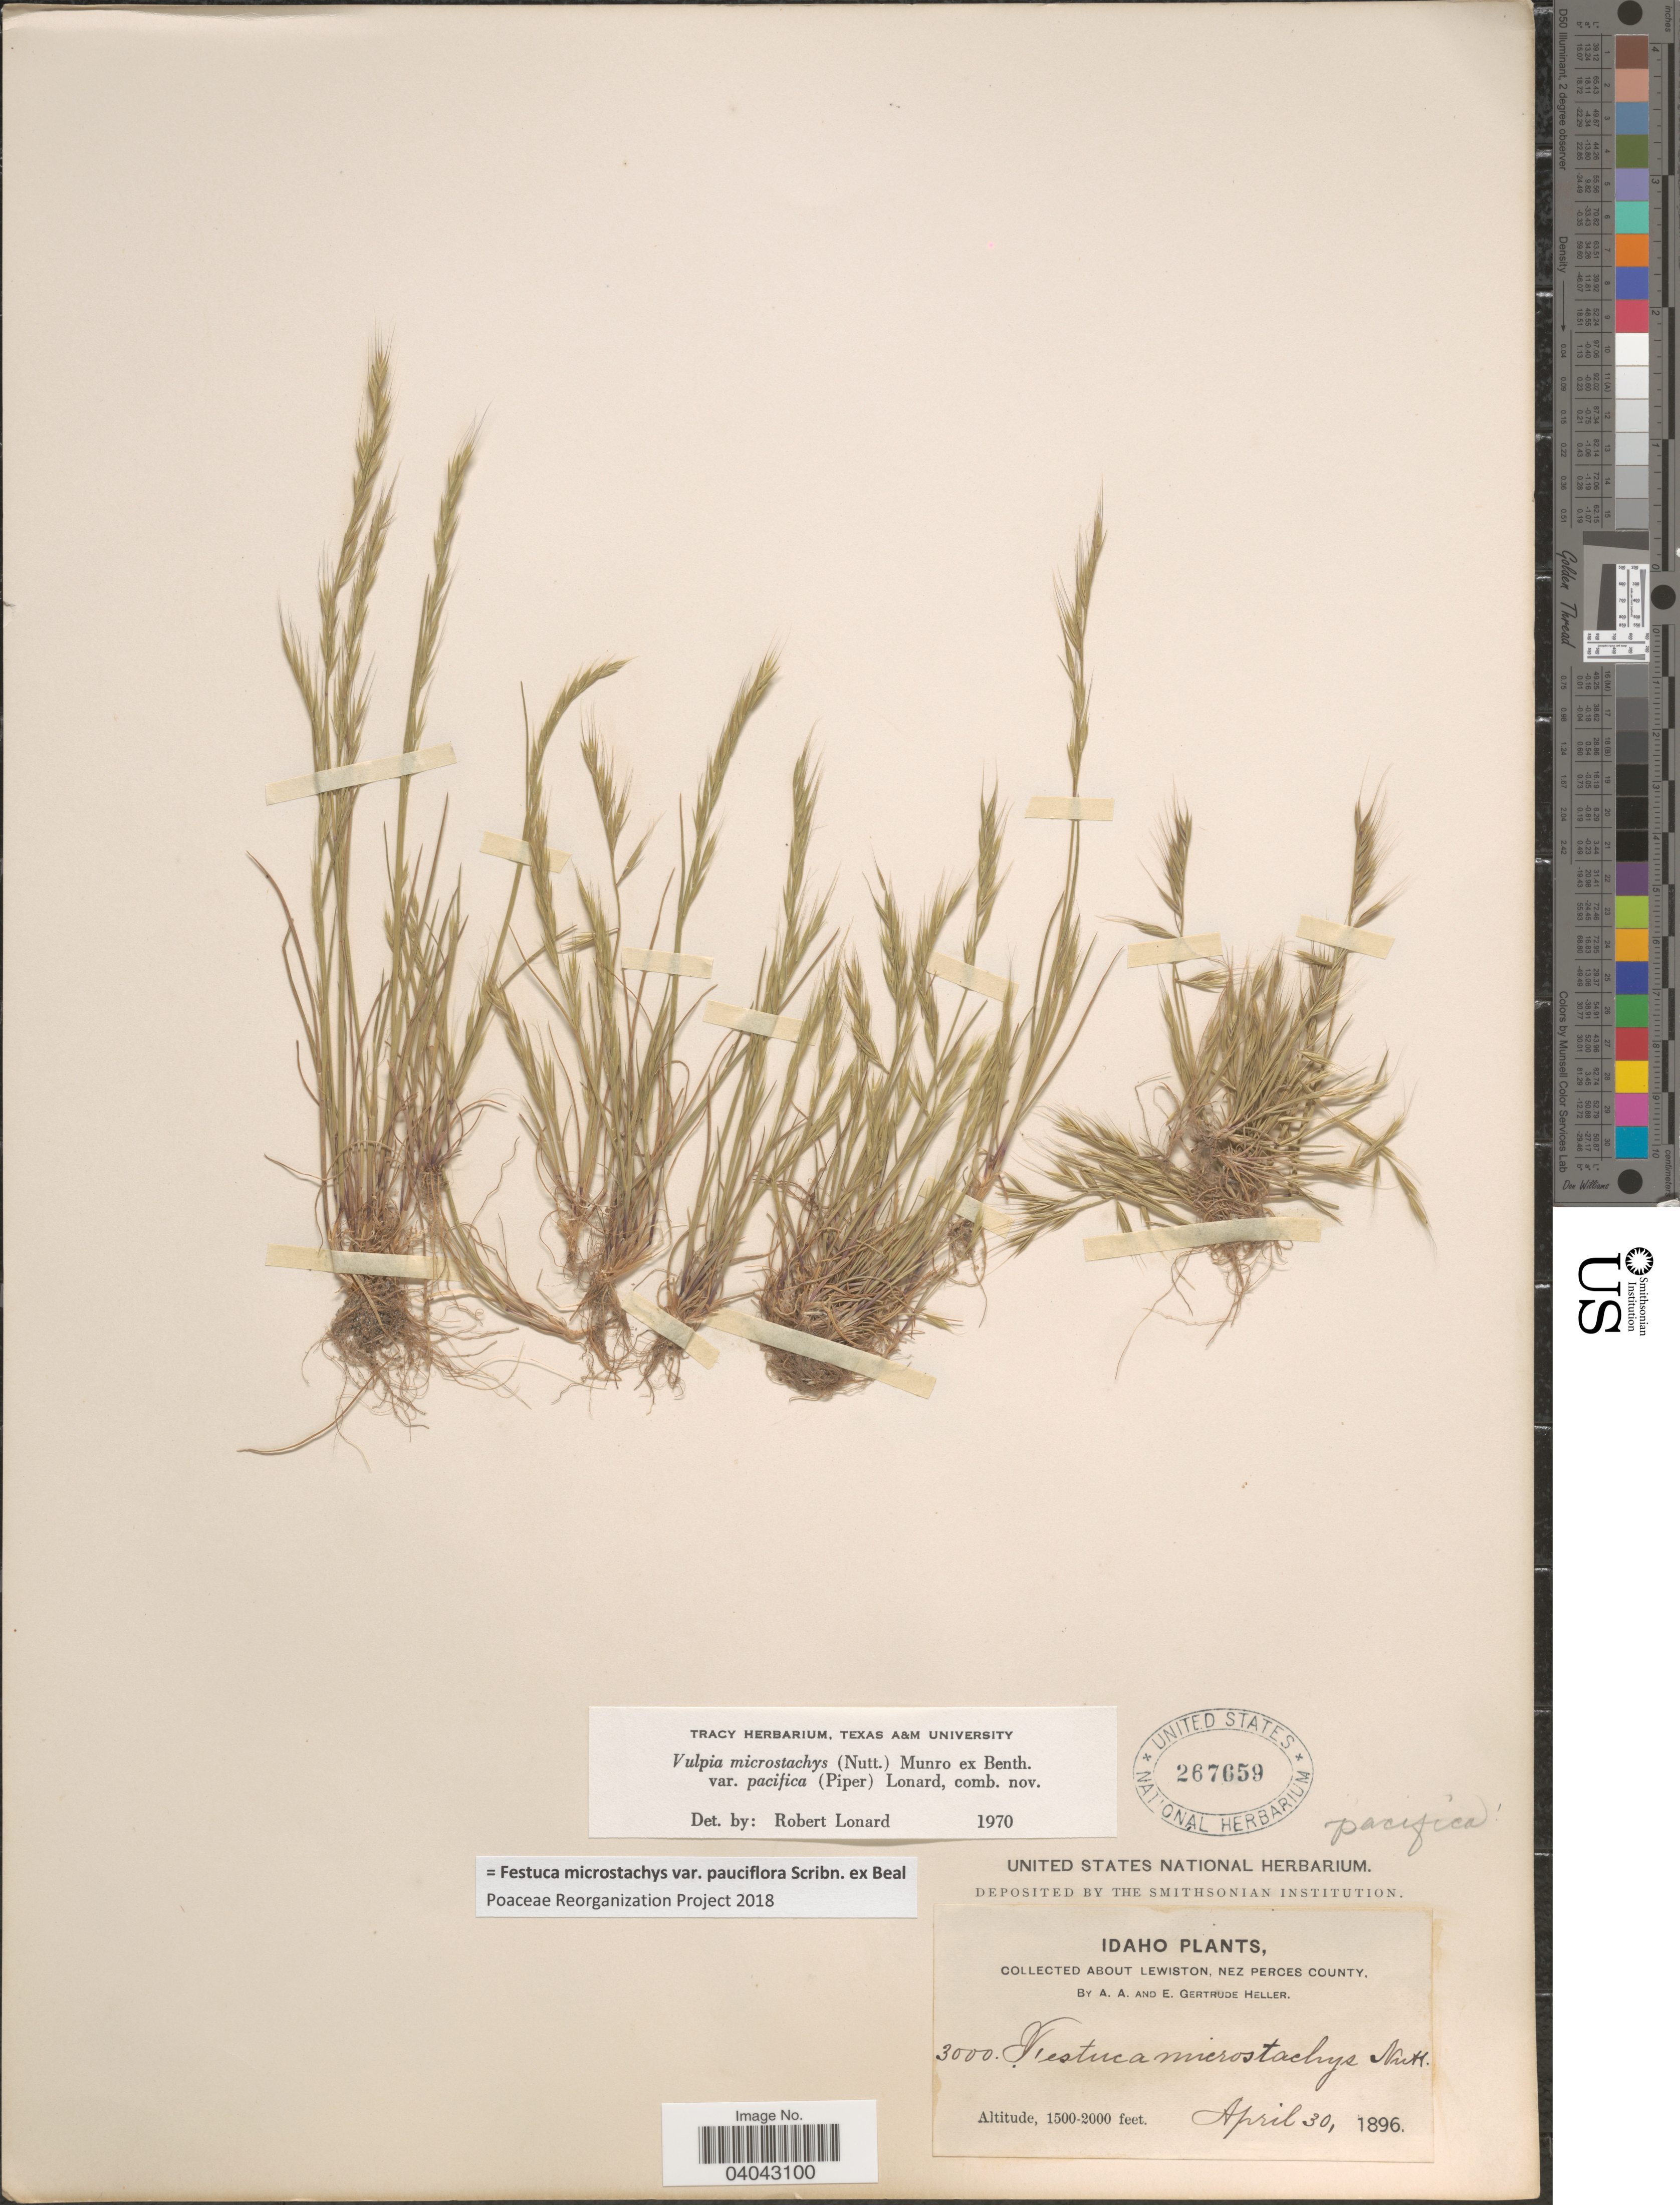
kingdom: Plantae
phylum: Tracheophyta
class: Liliopsida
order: Poales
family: Poaceae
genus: Festuca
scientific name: Festuca microstachys var. pauciflora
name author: Scribn. ex W.J. Beal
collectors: A. A. Heller & E. G. Heller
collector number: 3000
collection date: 1896-04-30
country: United States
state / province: Idaho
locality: About Lewiston, Nez Perces County.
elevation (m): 457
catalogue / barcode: US 267659